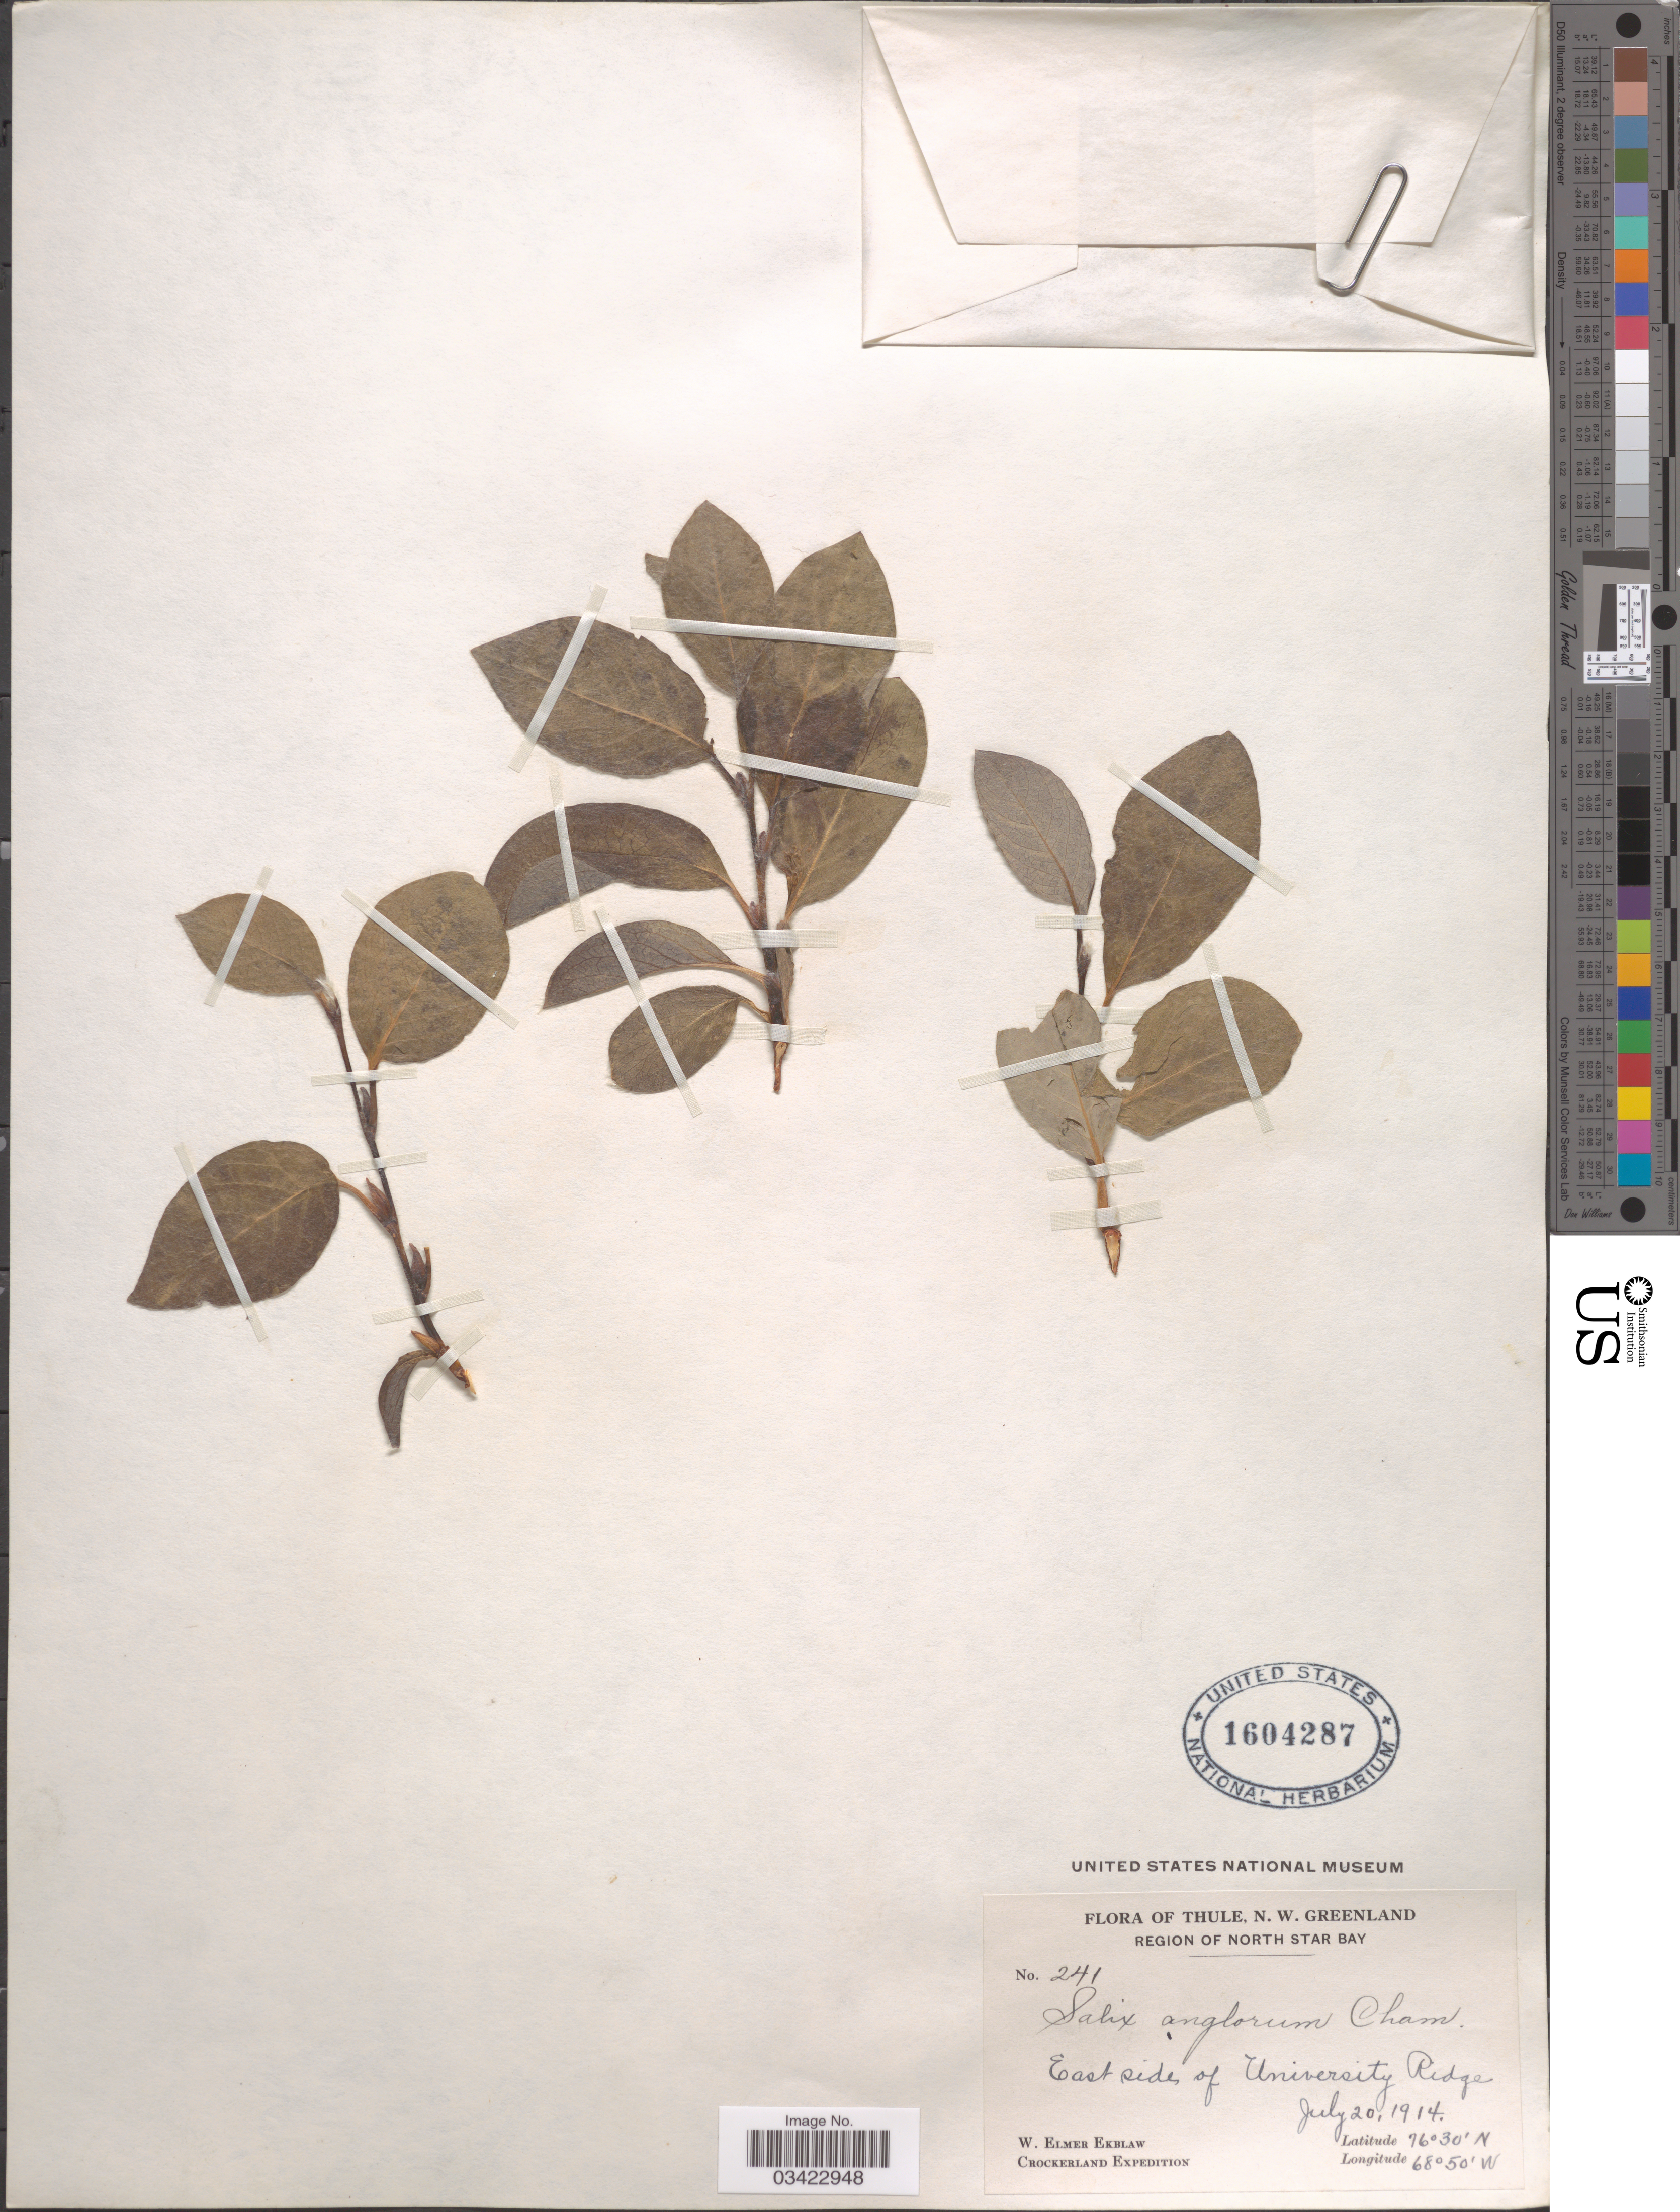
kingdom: Plantae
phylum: Tracheophyta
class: Magnoliopsida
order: Malpighiales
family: Salicaceae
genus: Salix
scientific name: Salix anglorum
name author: Cham.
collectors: W. Ekblaw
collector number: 241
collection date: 1914-07-20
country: Greenland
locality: Thule, N. W. Greenland. Region of North Star Bay. East side of University Ridge. Crockerland.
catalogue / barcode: US 1604287